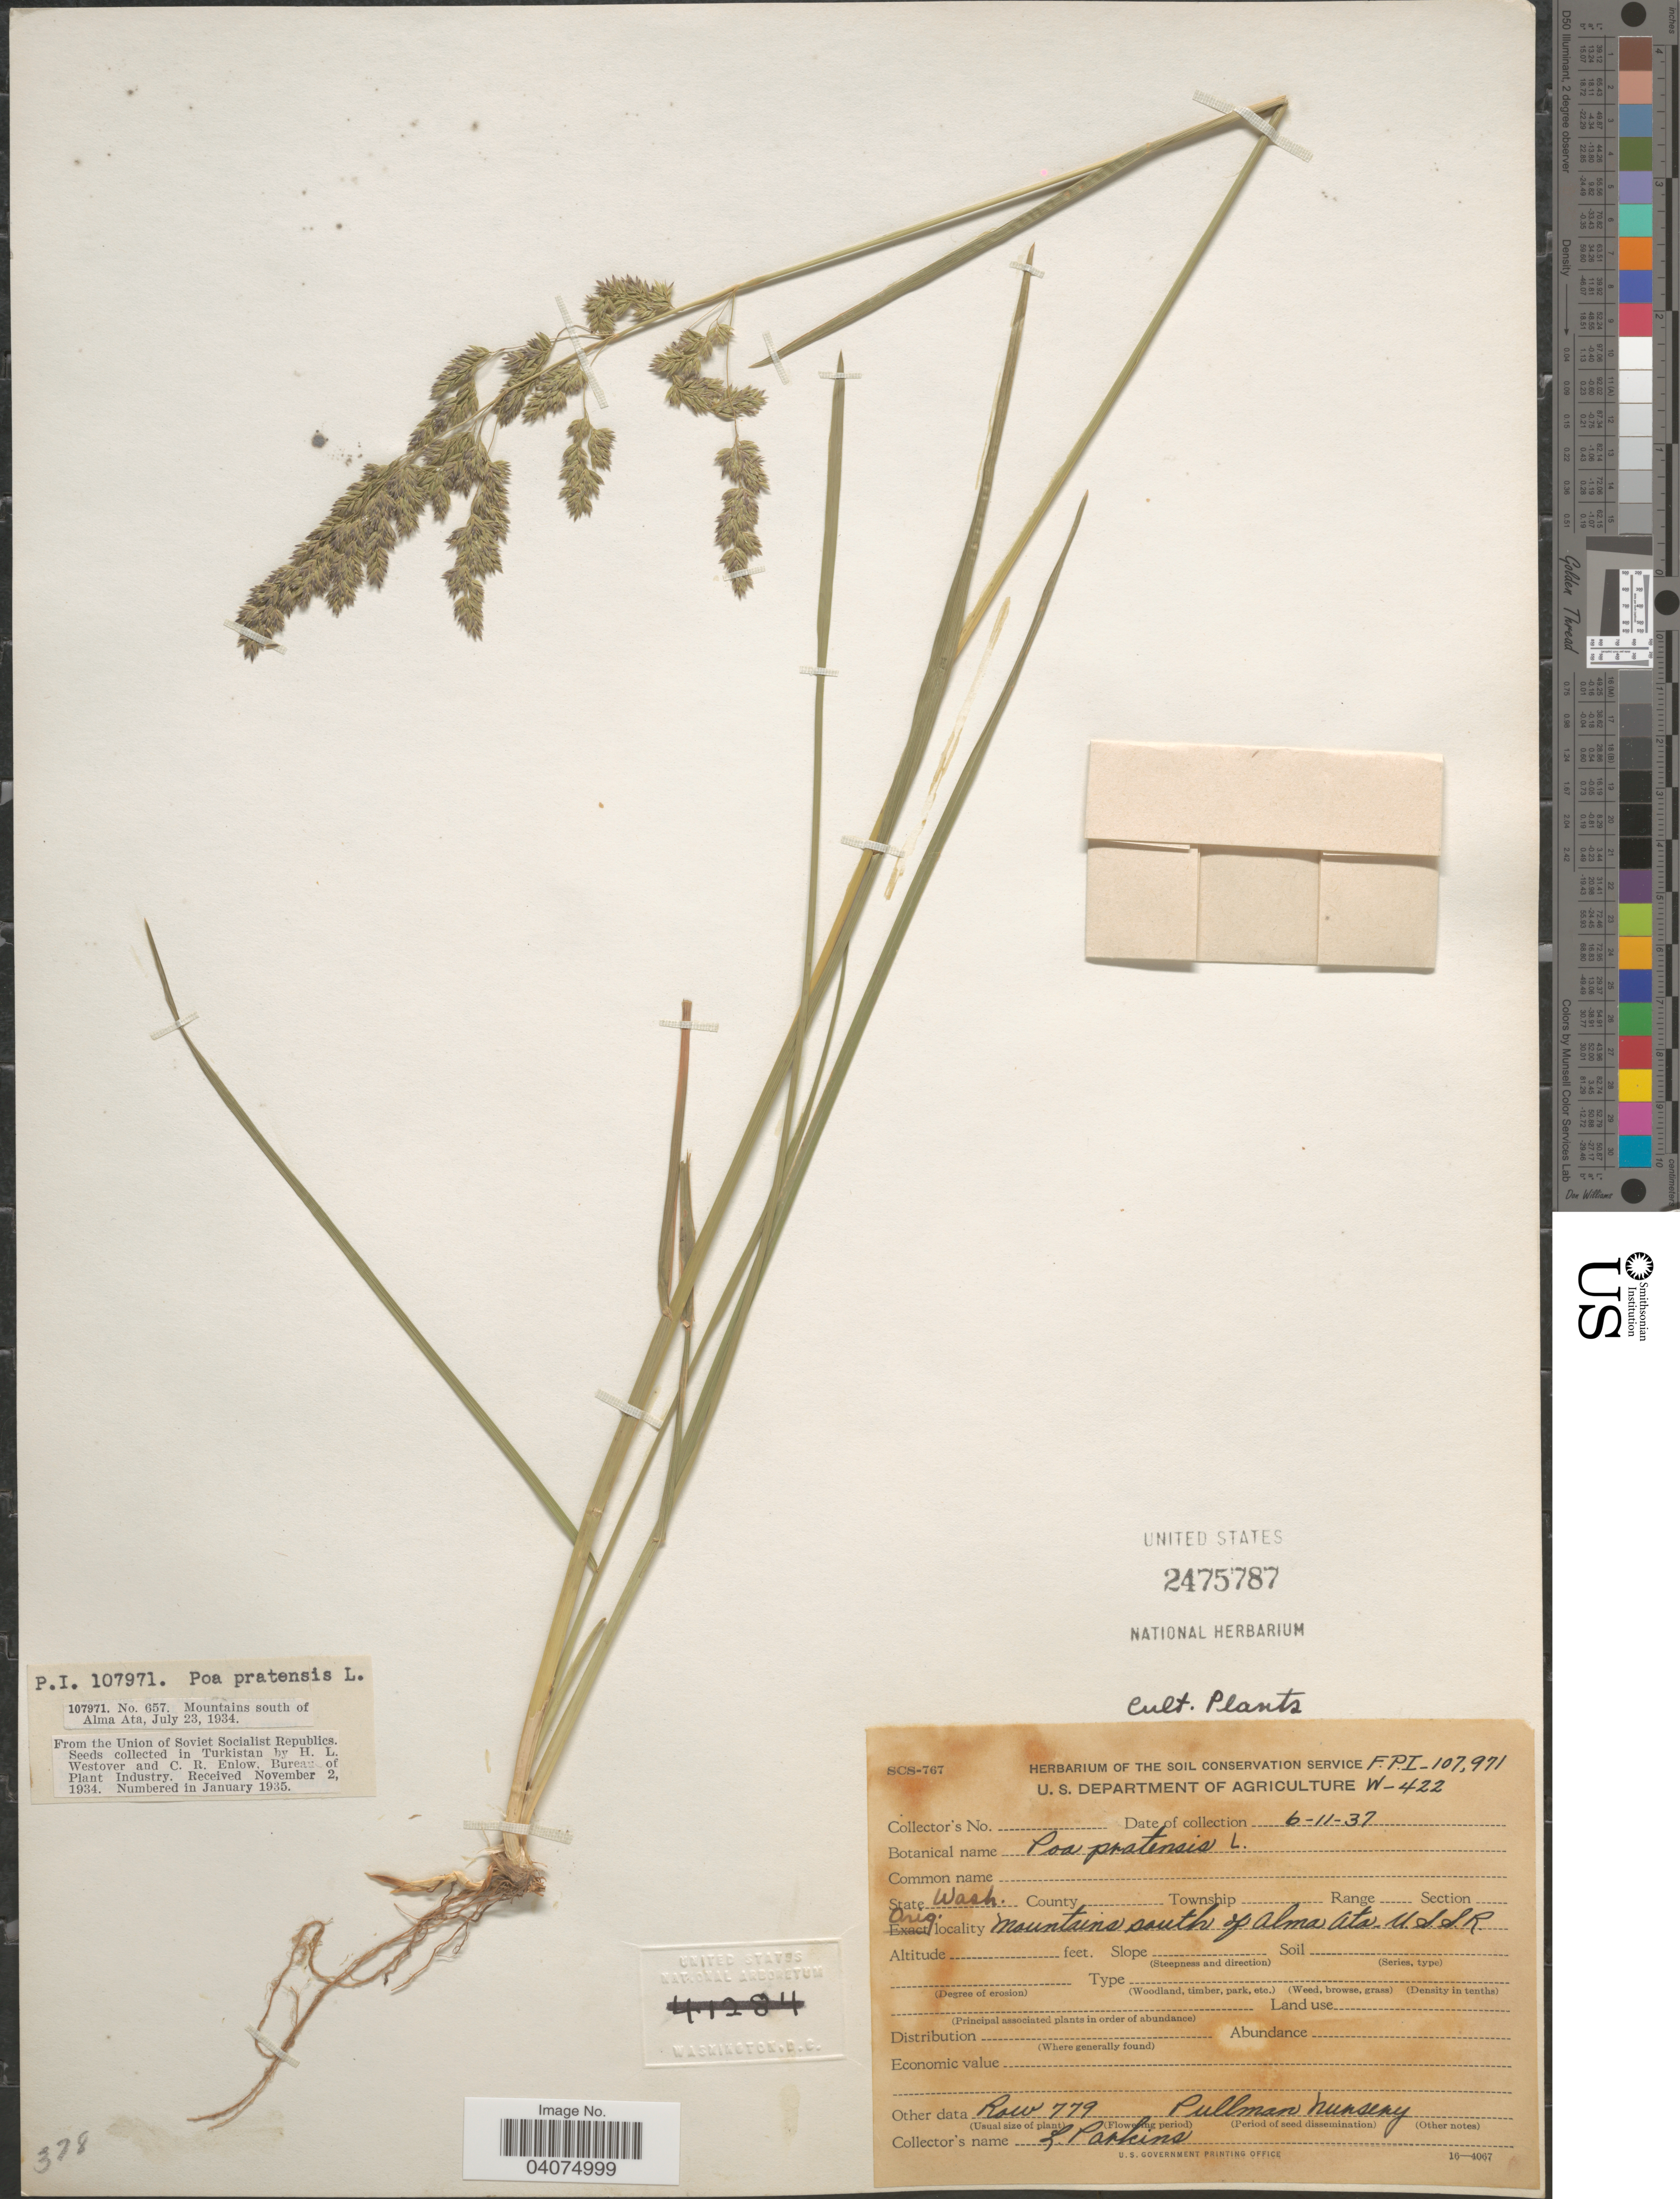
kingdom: Plantae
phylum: Tracheophyta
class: Liliopsida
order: Poales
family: Poaceae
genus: Poa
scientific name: Poa pratensis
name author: L.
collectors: L. Parkins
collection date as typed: Transcribed d/m/y: 11/6/37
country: United States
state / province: Washington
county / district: Whitman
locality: Row 779 Pullman Nursery.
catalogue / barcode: US 2475787